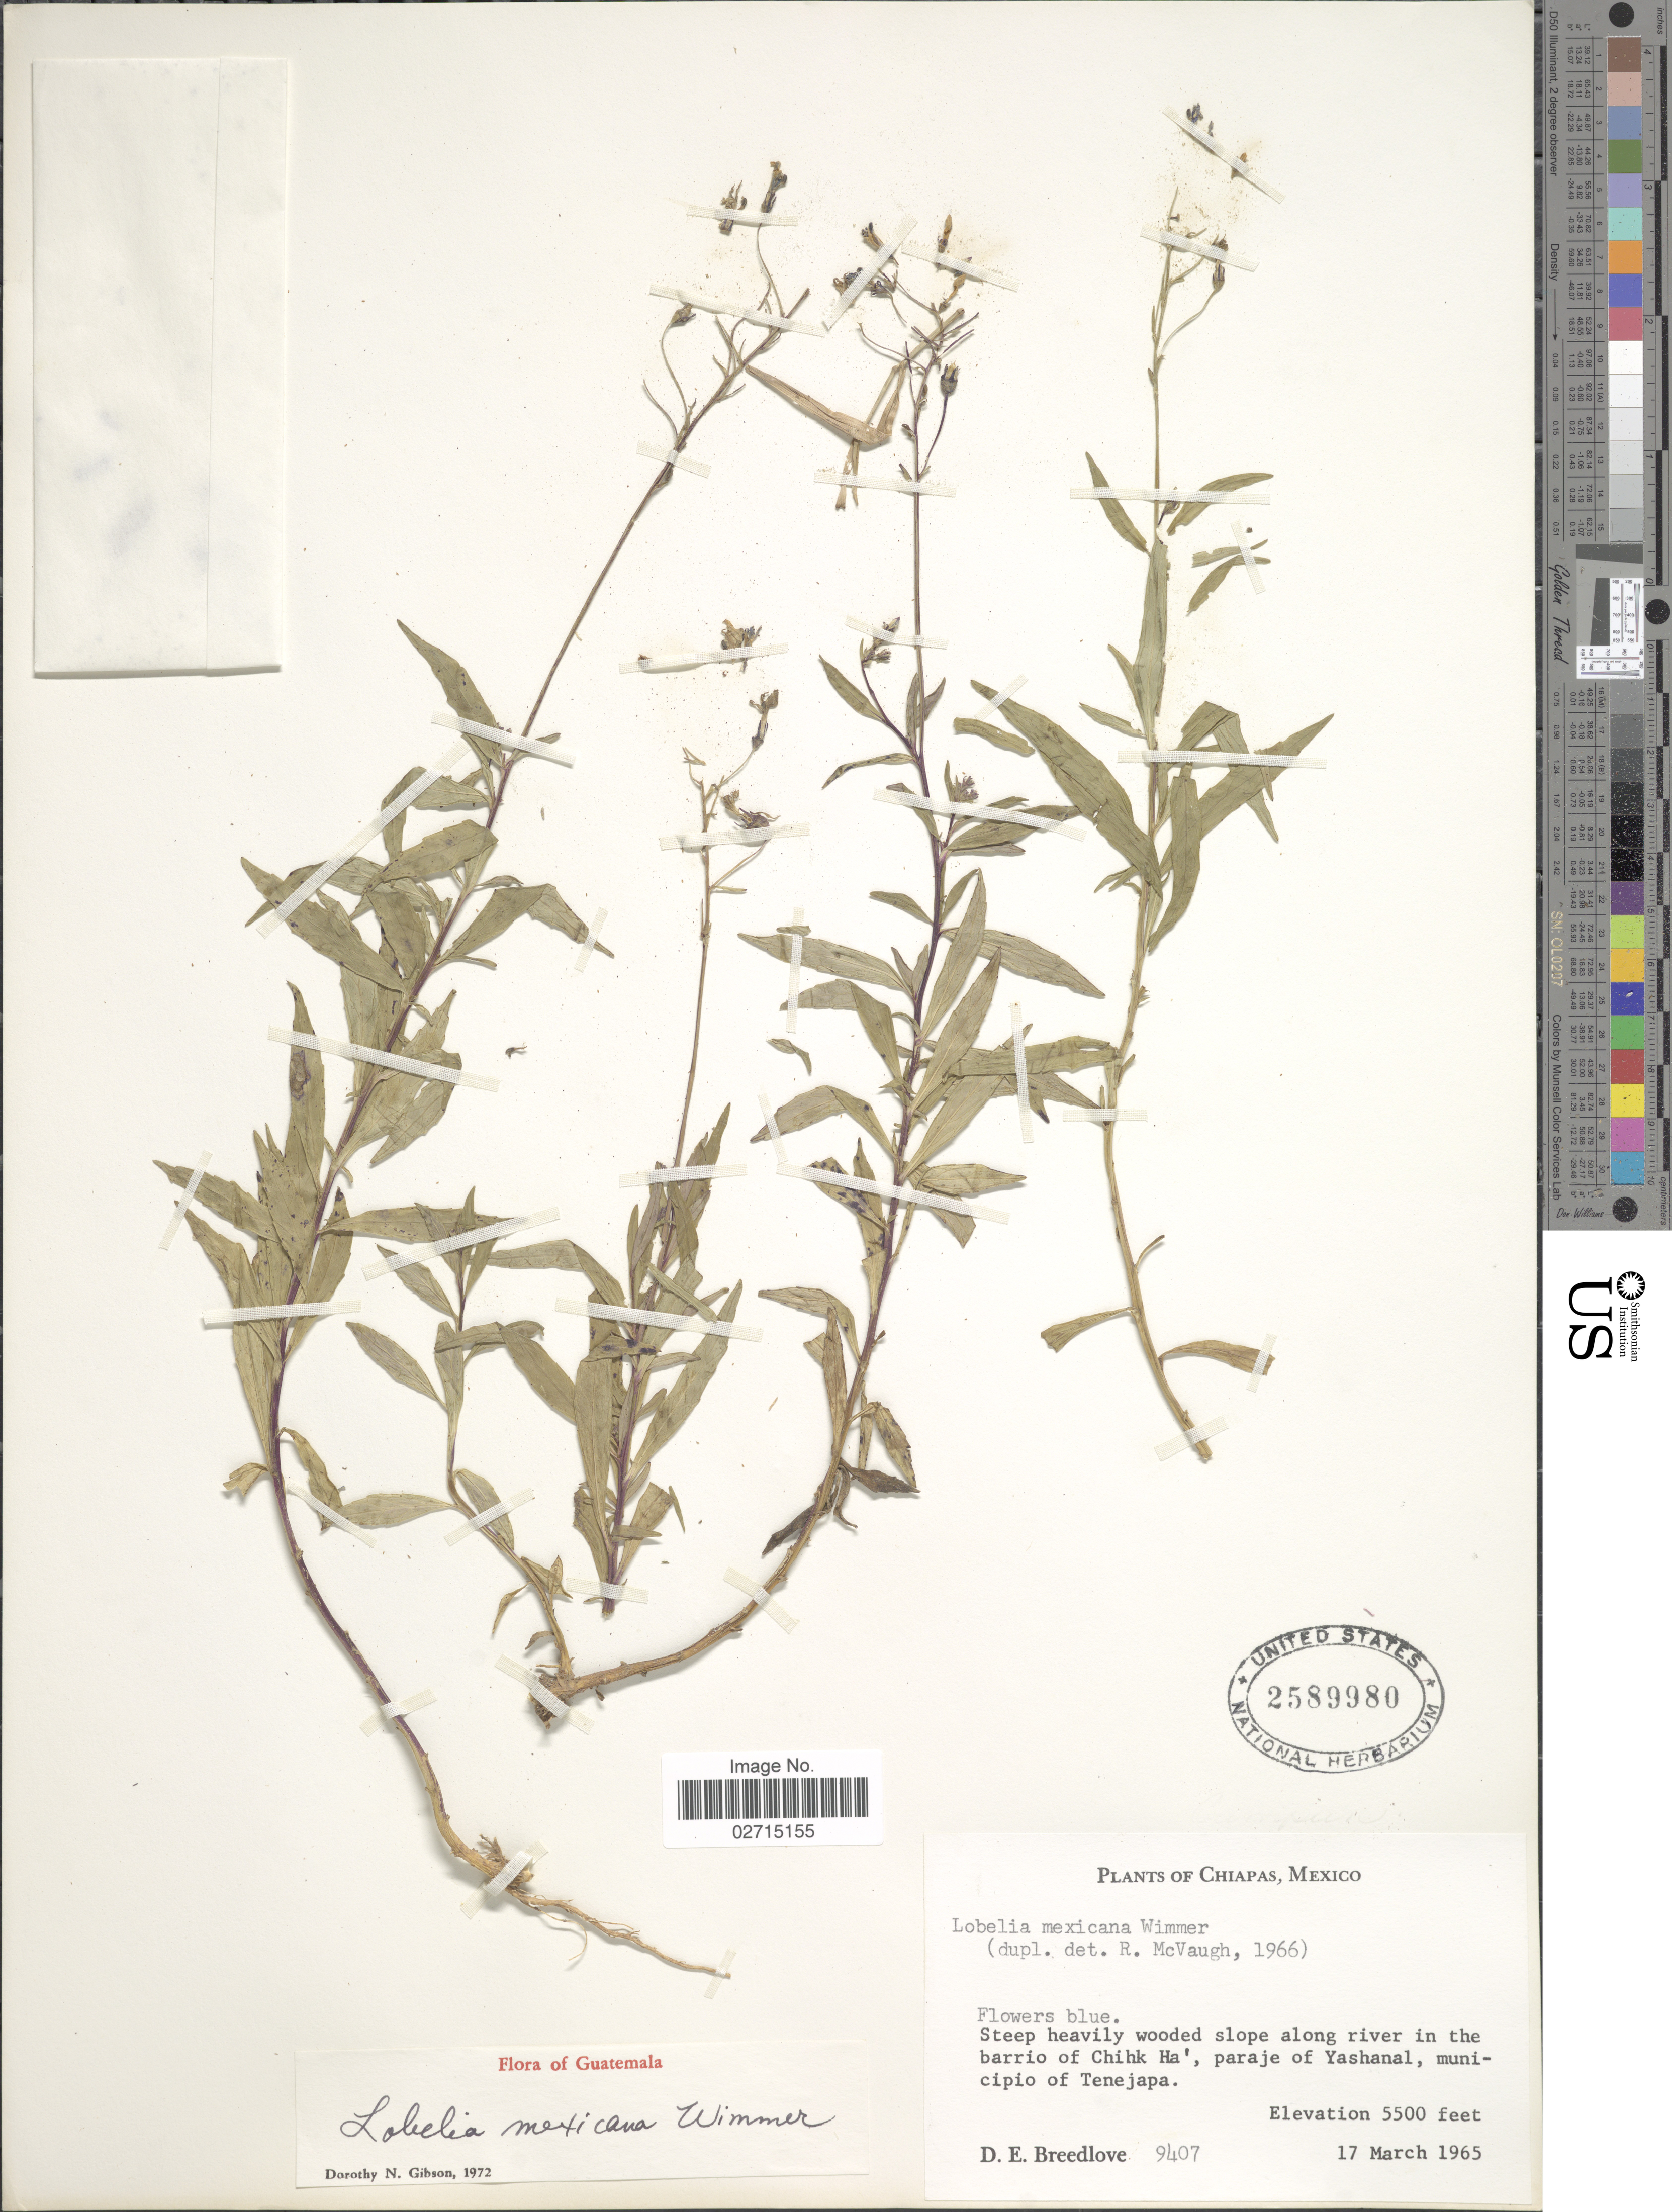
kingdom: Plantae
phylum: Tracheophyta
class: Magnoliopsida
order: Asterales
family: Campanulaceae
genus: Lobelia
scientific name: Lobelia mexicana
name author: E. Wimm.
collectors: D. E. Breedlove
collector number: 9407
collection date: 1965-03-17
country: Mexico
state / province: Chiapas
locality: Steep heavily wooded slope along river in the barrio of Chihk Ha', paraje of Yashanal, municipio of Tenejapa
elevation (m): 1676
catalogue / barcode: US 2589980